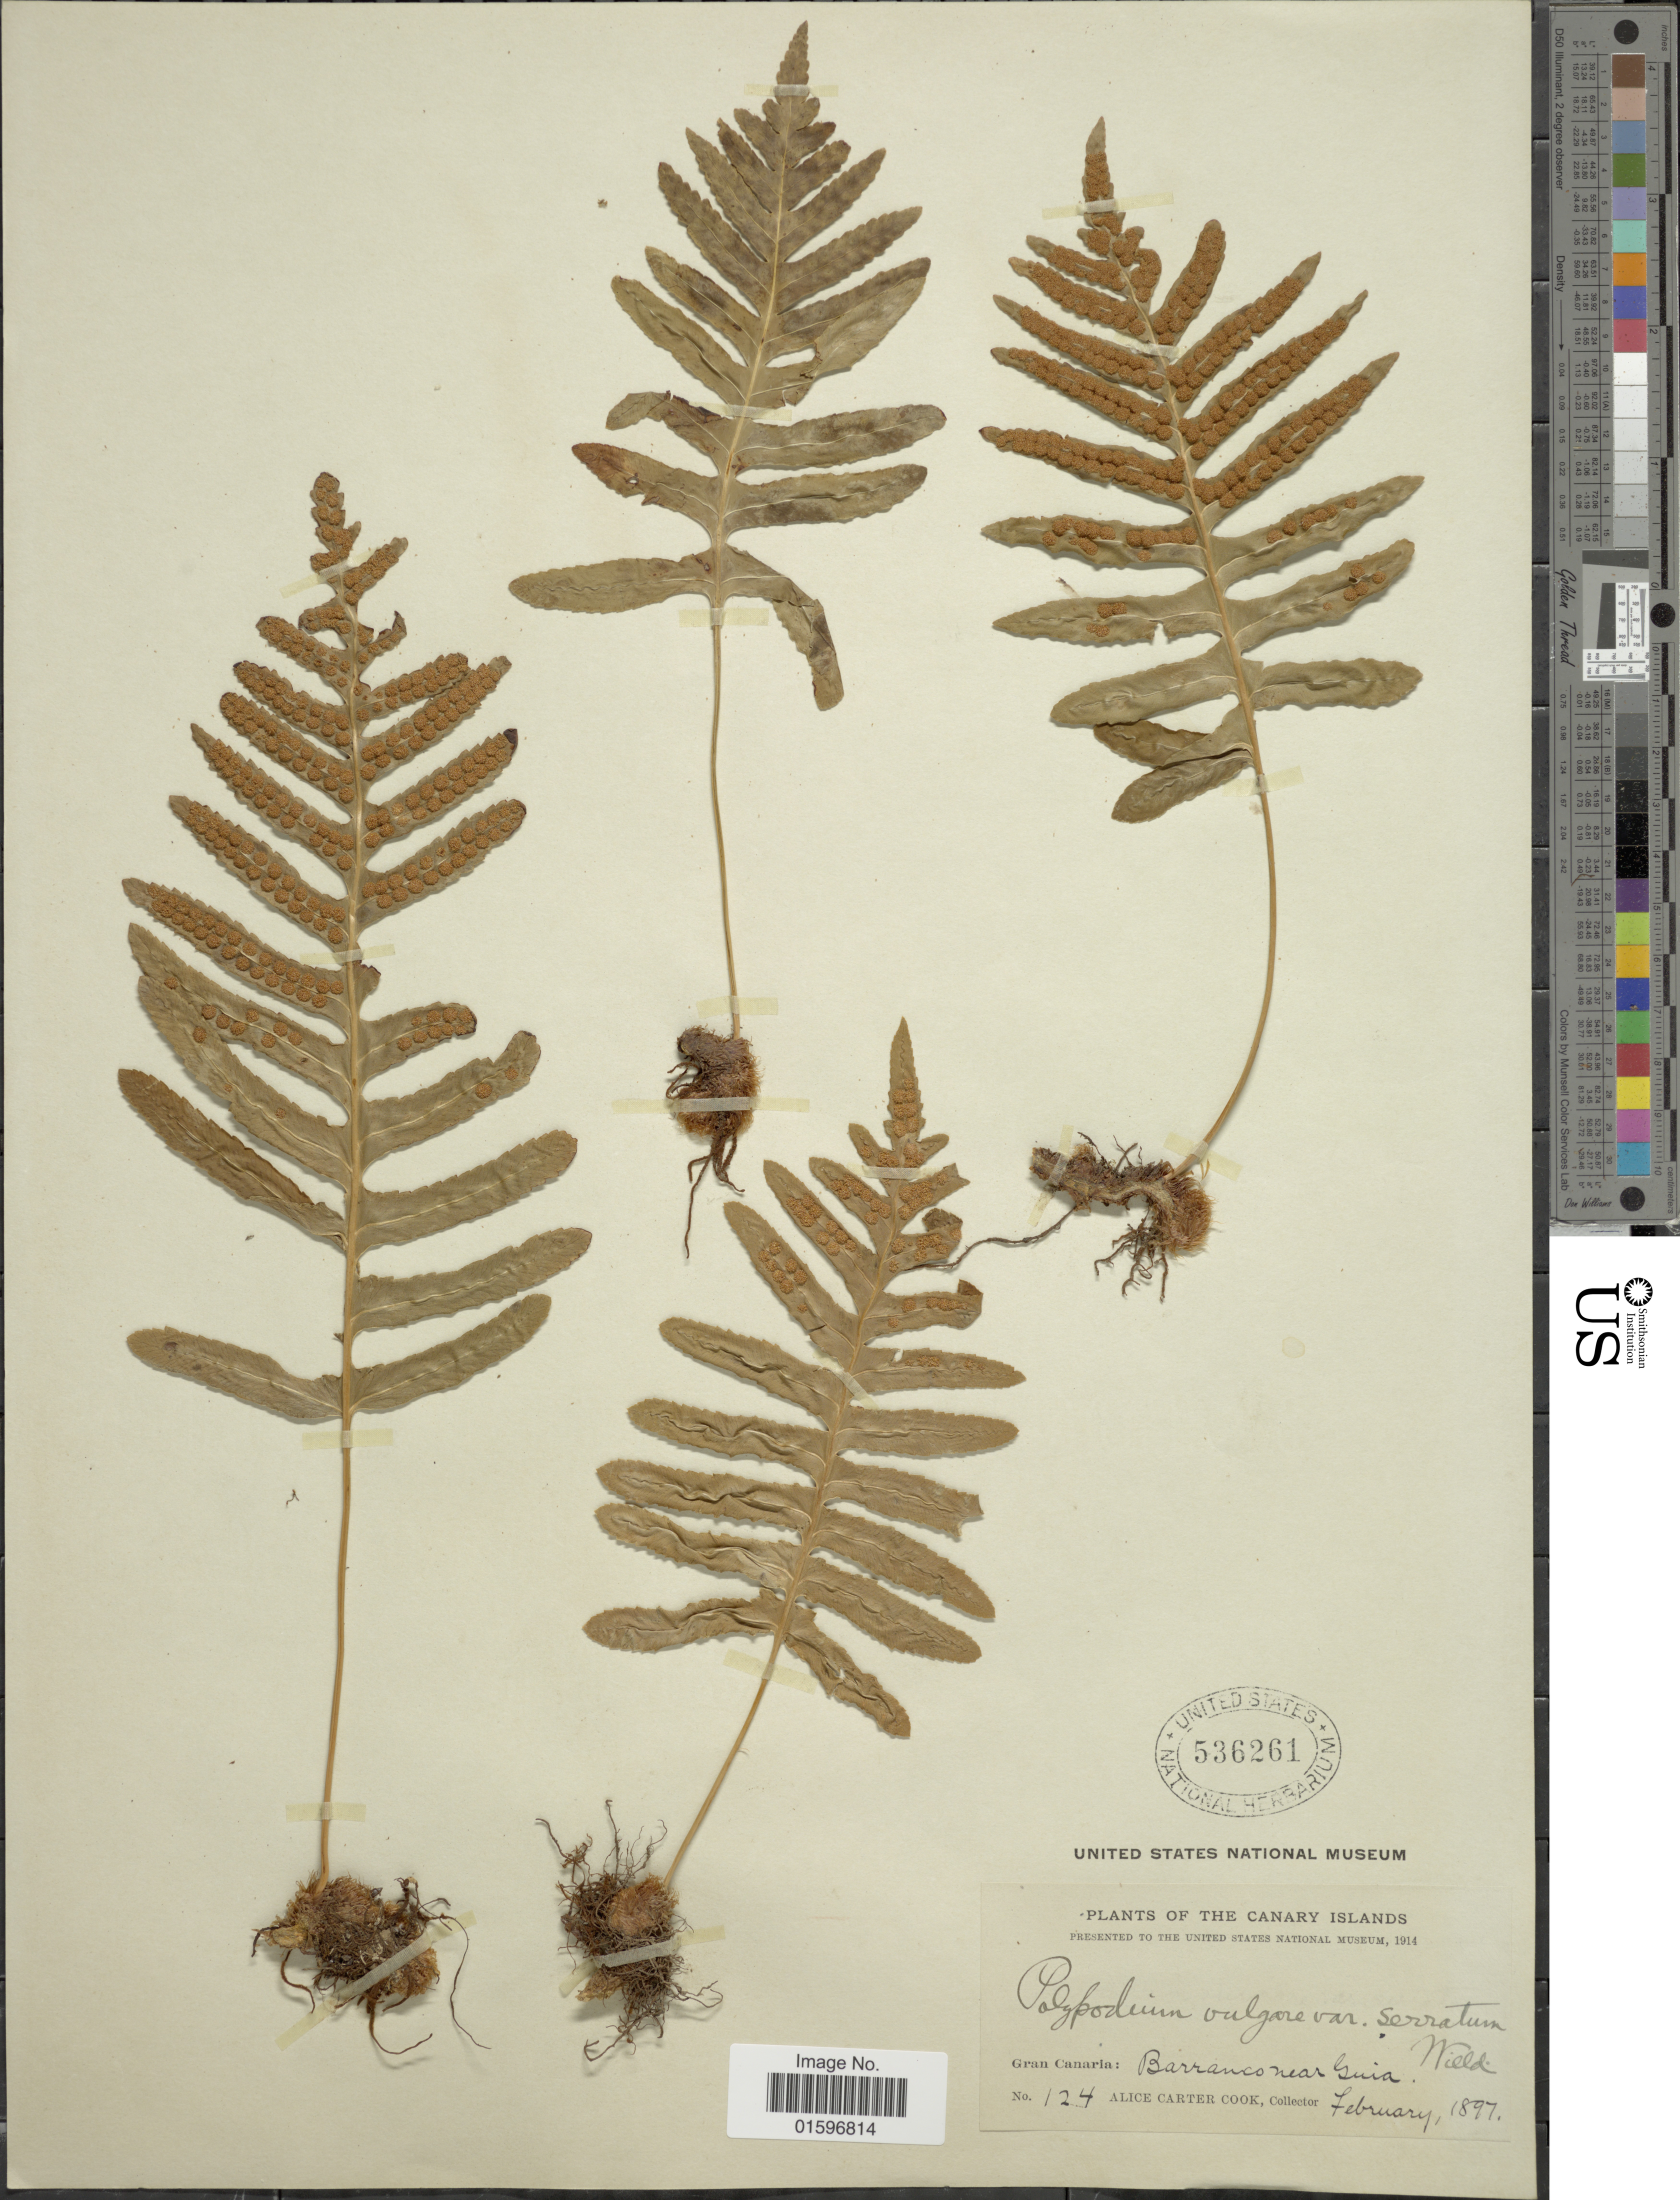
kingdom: Plantae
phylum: Tracheophyta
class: Polypodiopsida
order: Polypodiales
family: Polypodiaceae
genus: Polypodium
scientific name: Polypodium vulgare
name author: L.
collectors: Alice C. Cook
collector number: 124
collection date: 1897-02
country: Spain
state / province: Canarias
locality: The Canary Islands, Gran Canaria: Barranco near Guia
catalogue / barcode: US 536261